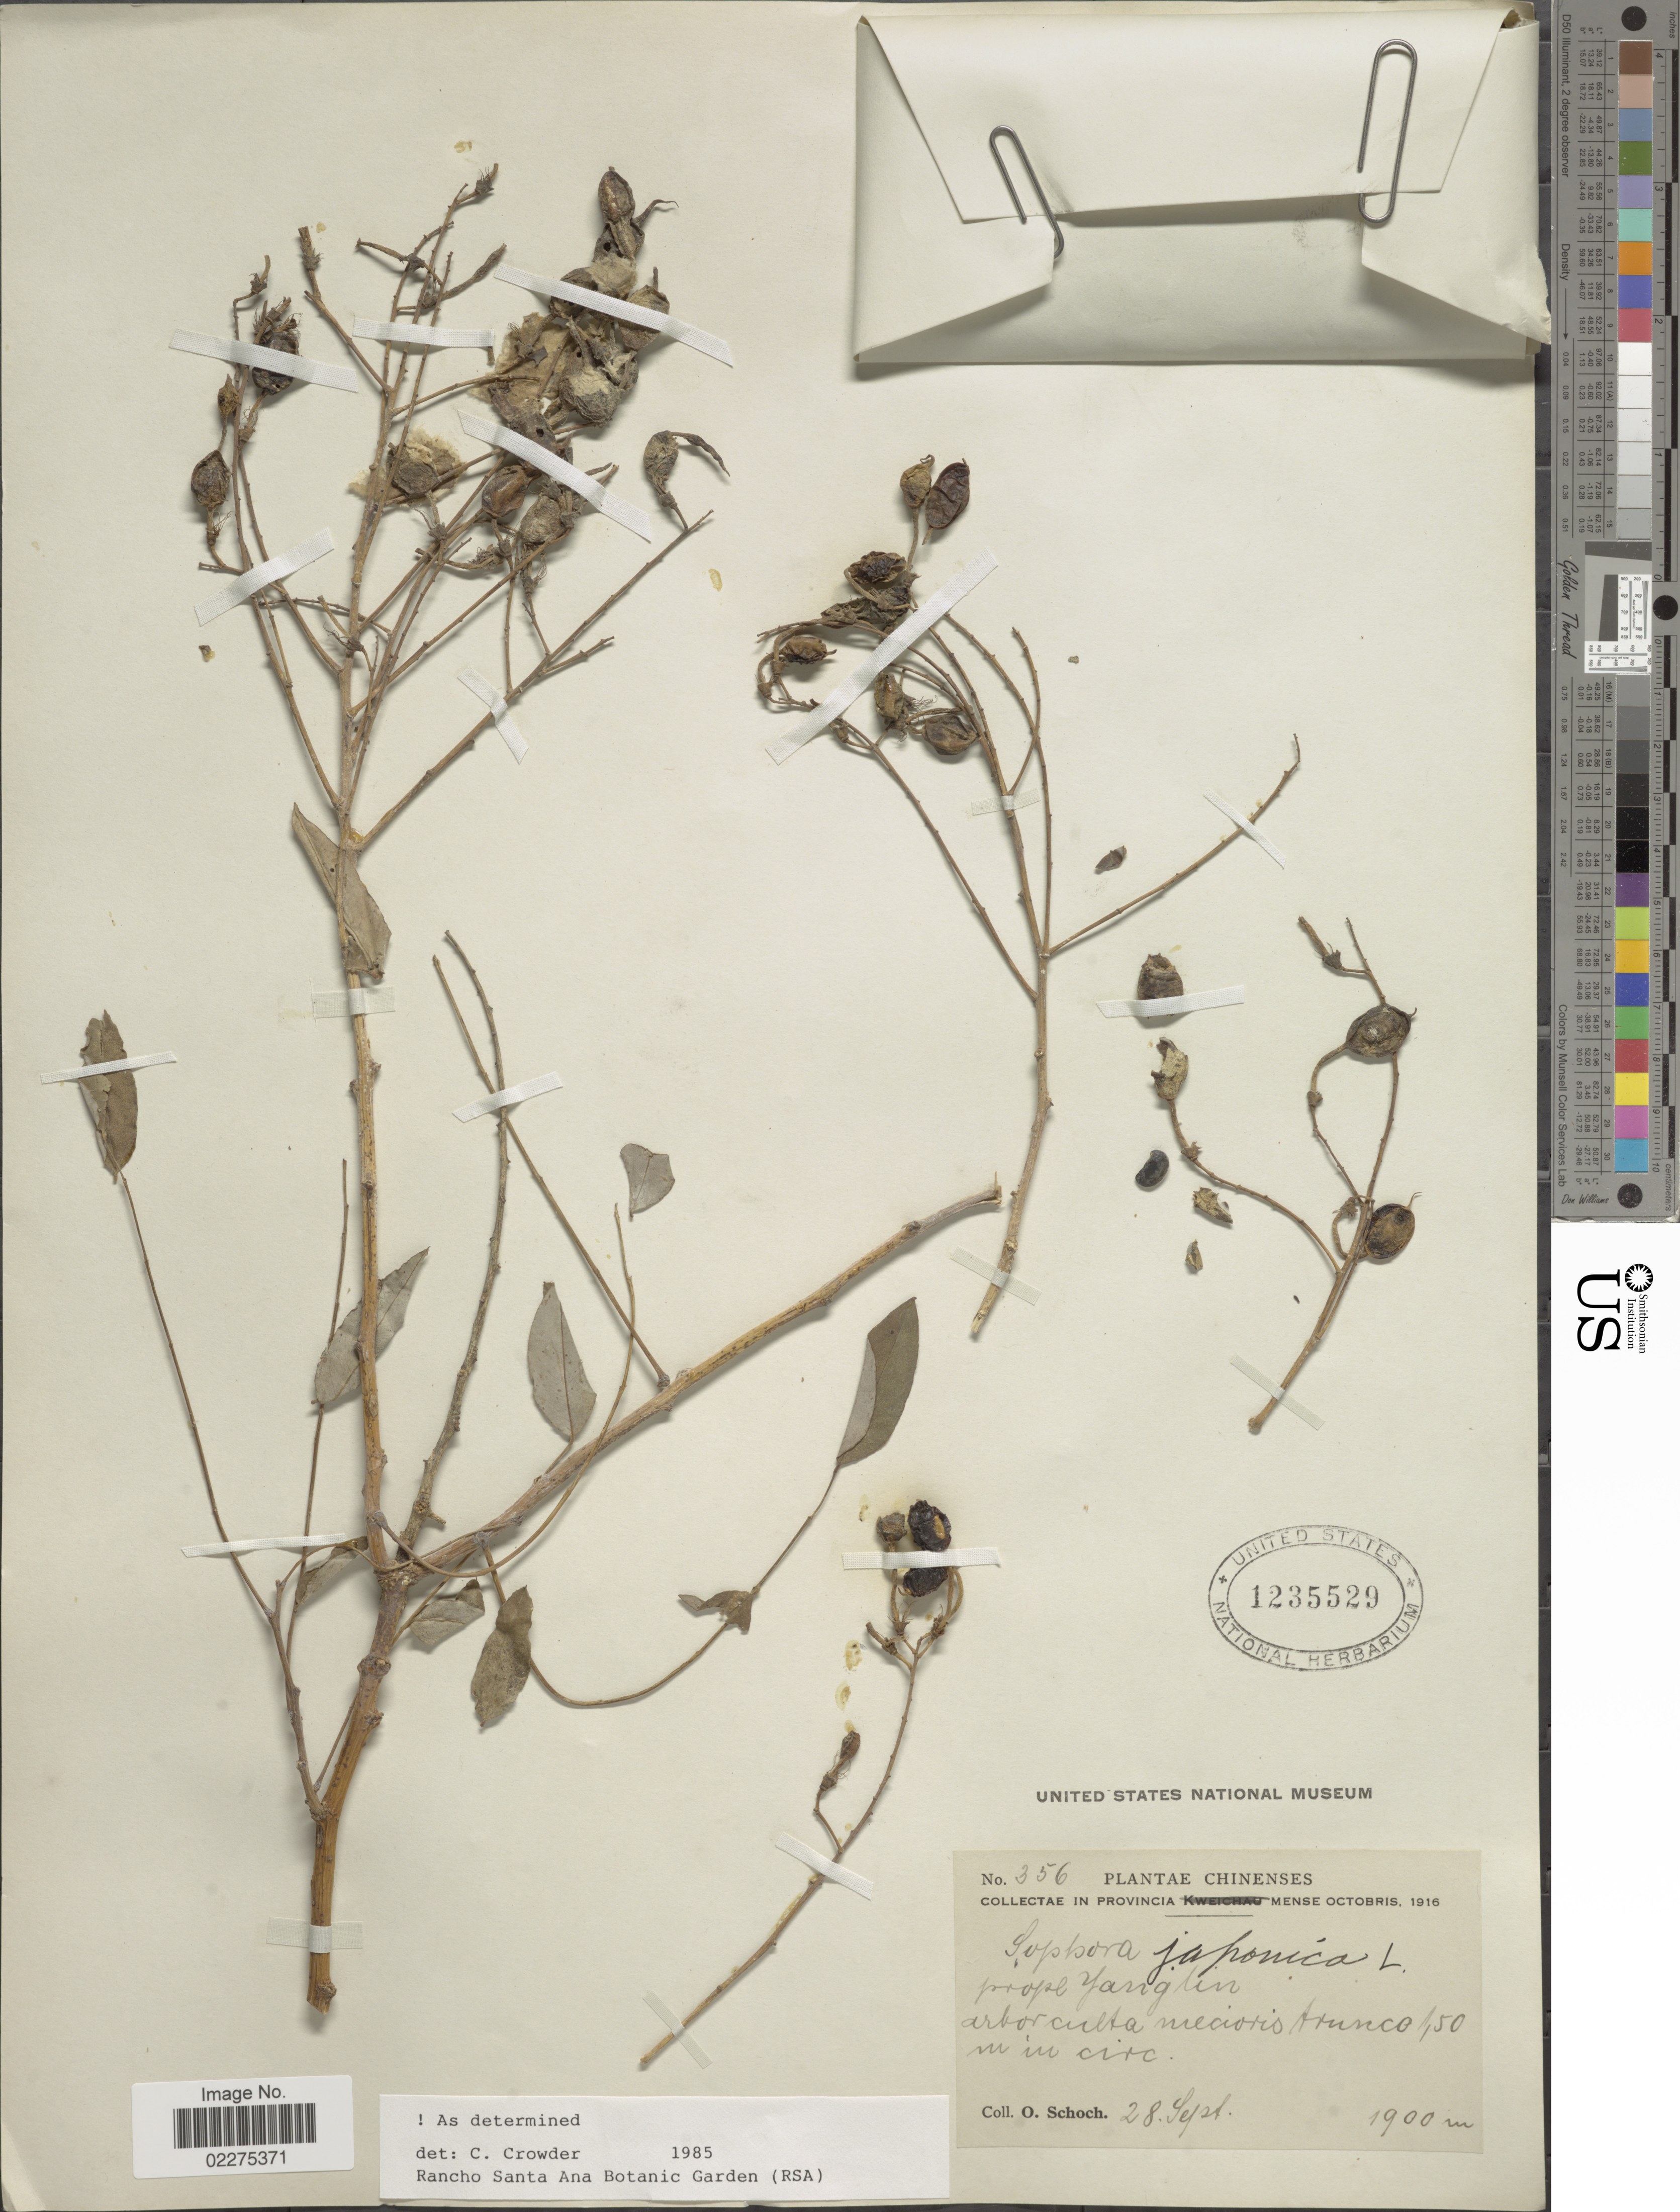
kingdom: Plantae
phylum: Tracheophyta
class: Magnoliopsida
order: Fabales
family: Fabaceae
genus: Sophora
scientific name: Sophora japonica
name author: L.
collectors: O. Schoch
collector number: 356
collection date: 1916-09-28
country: China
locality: Prope Yanglin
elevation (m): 1900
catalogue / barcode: US 1235529